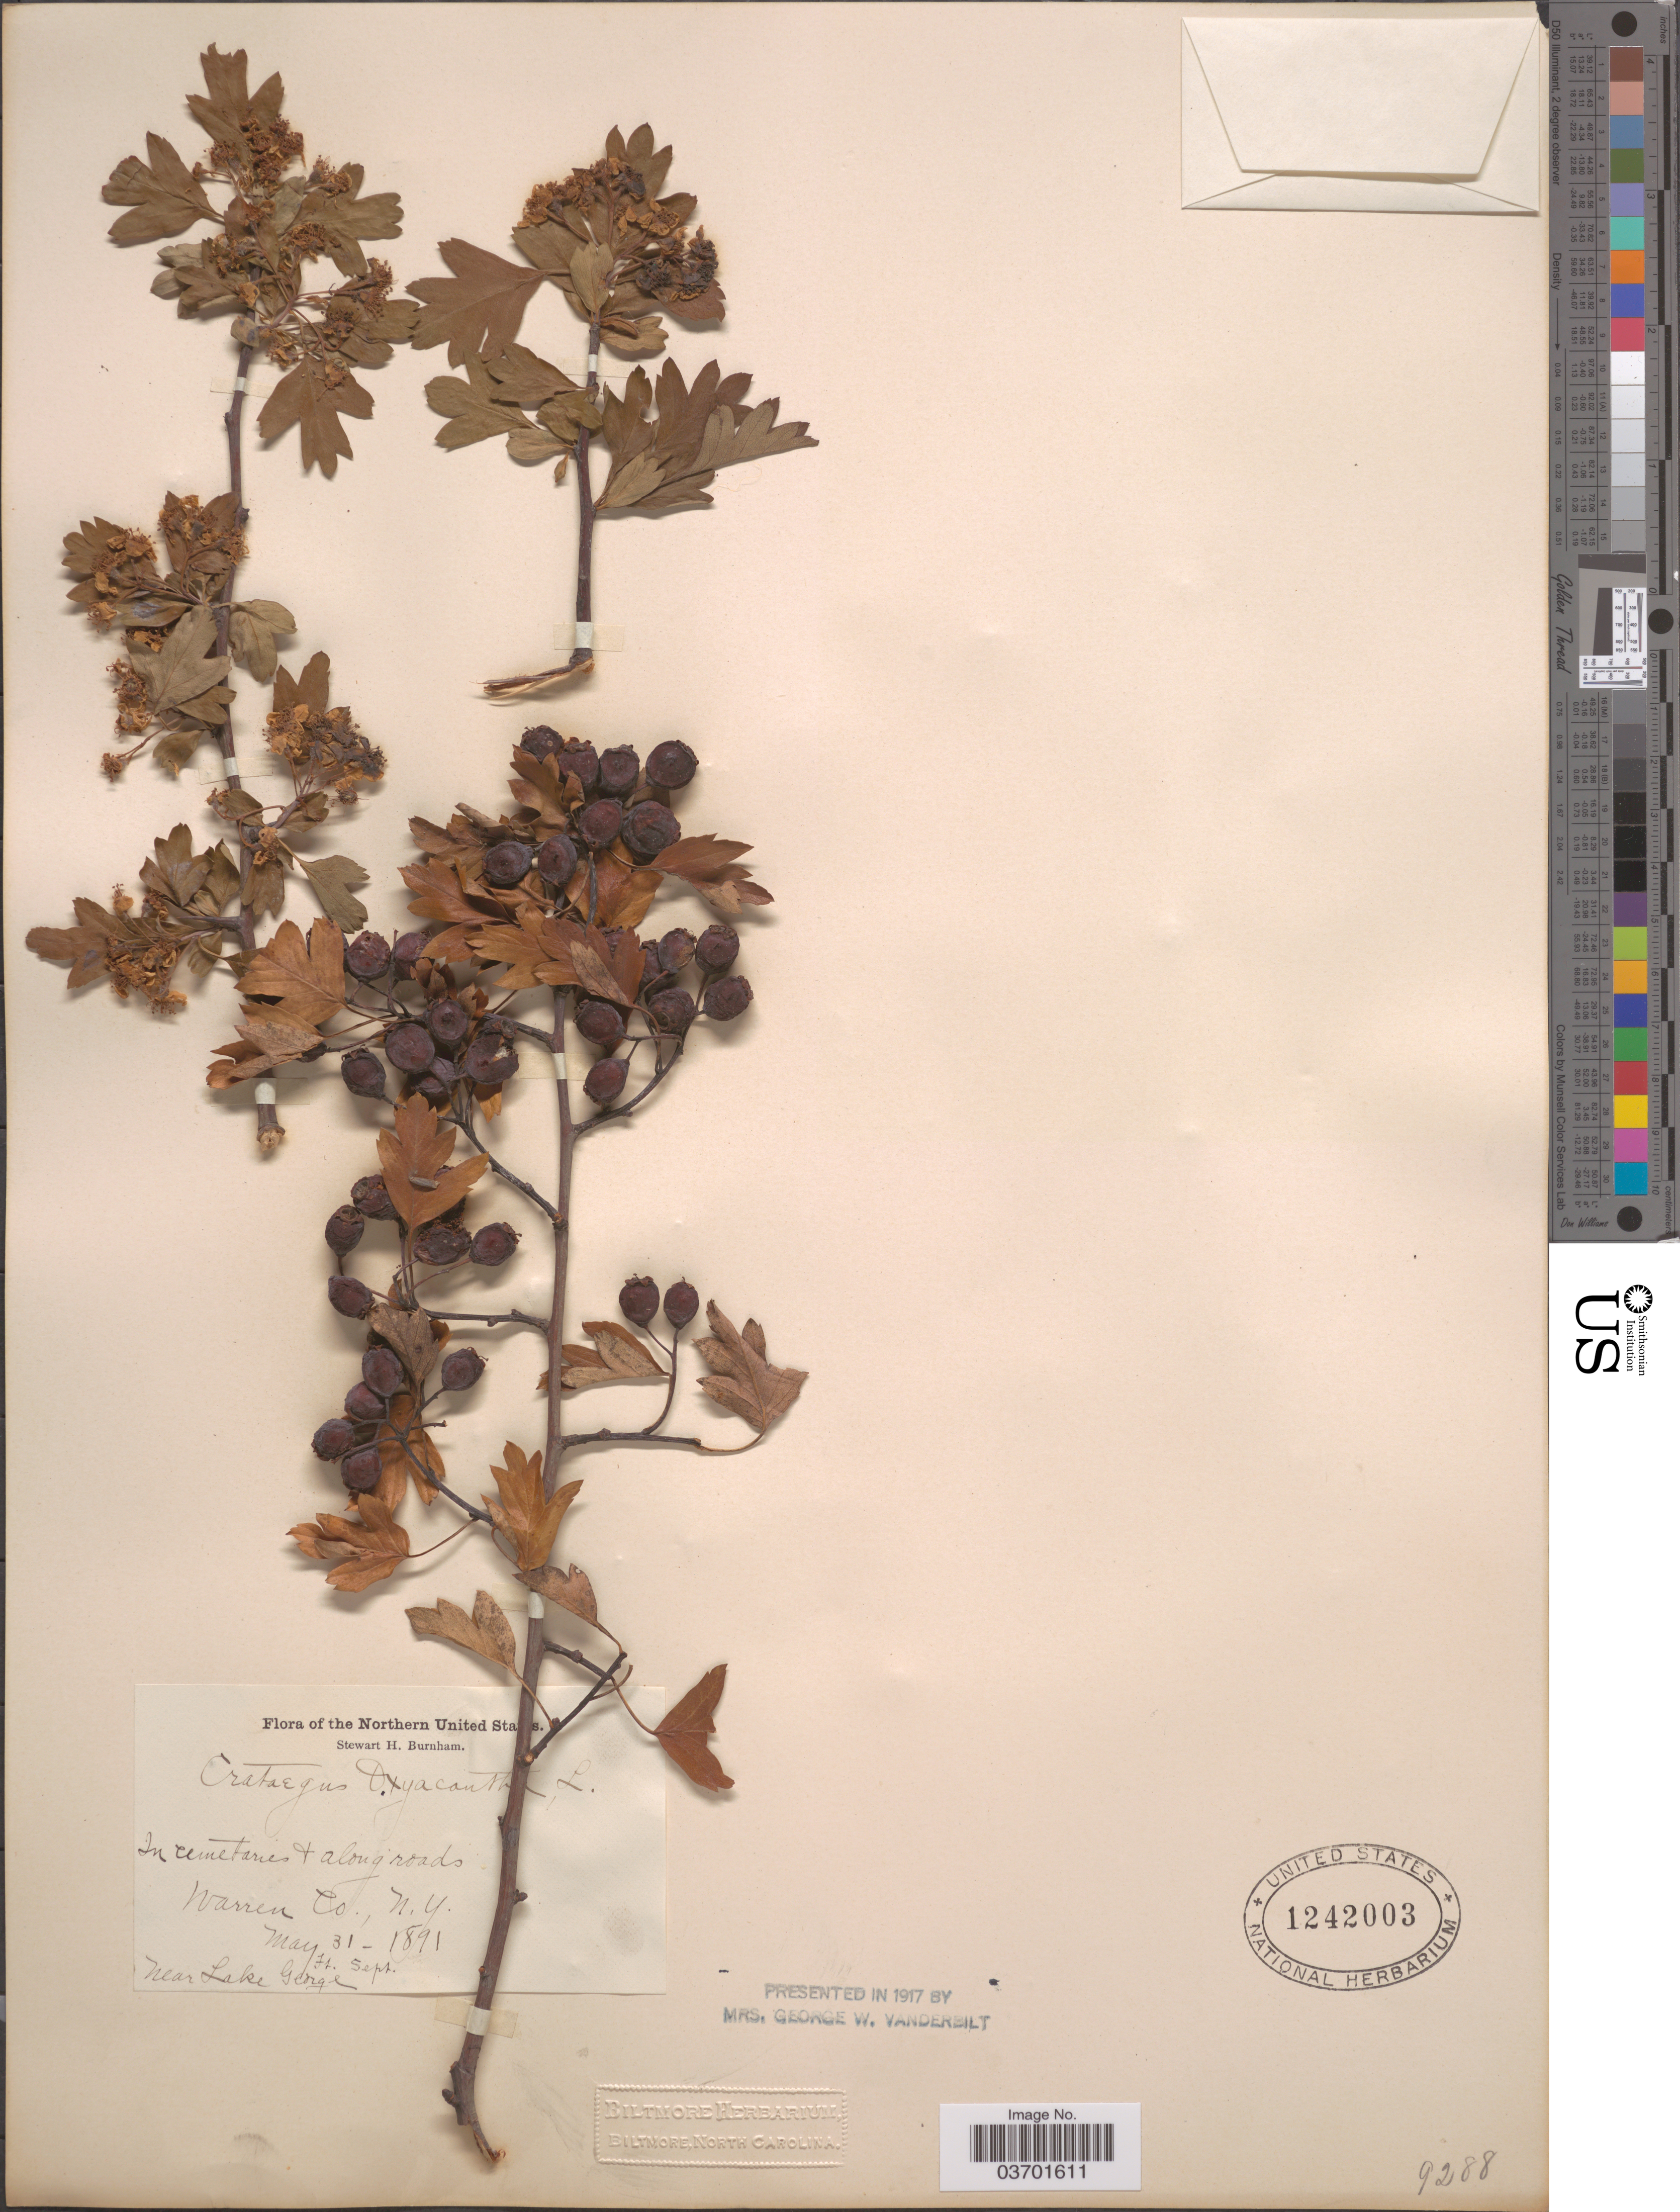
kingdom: Plantae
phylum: Tracheophyta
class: Magnoliopsida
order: Rosales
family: Rosaceae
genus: Crataegus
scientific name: Crataegus rhipidophylla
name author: Gand.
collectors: S. Burnham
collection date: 1891-05-31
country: United States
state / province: New York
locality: The Northern United States. Warren Co. Near Lake George.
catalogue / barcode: US 1242003